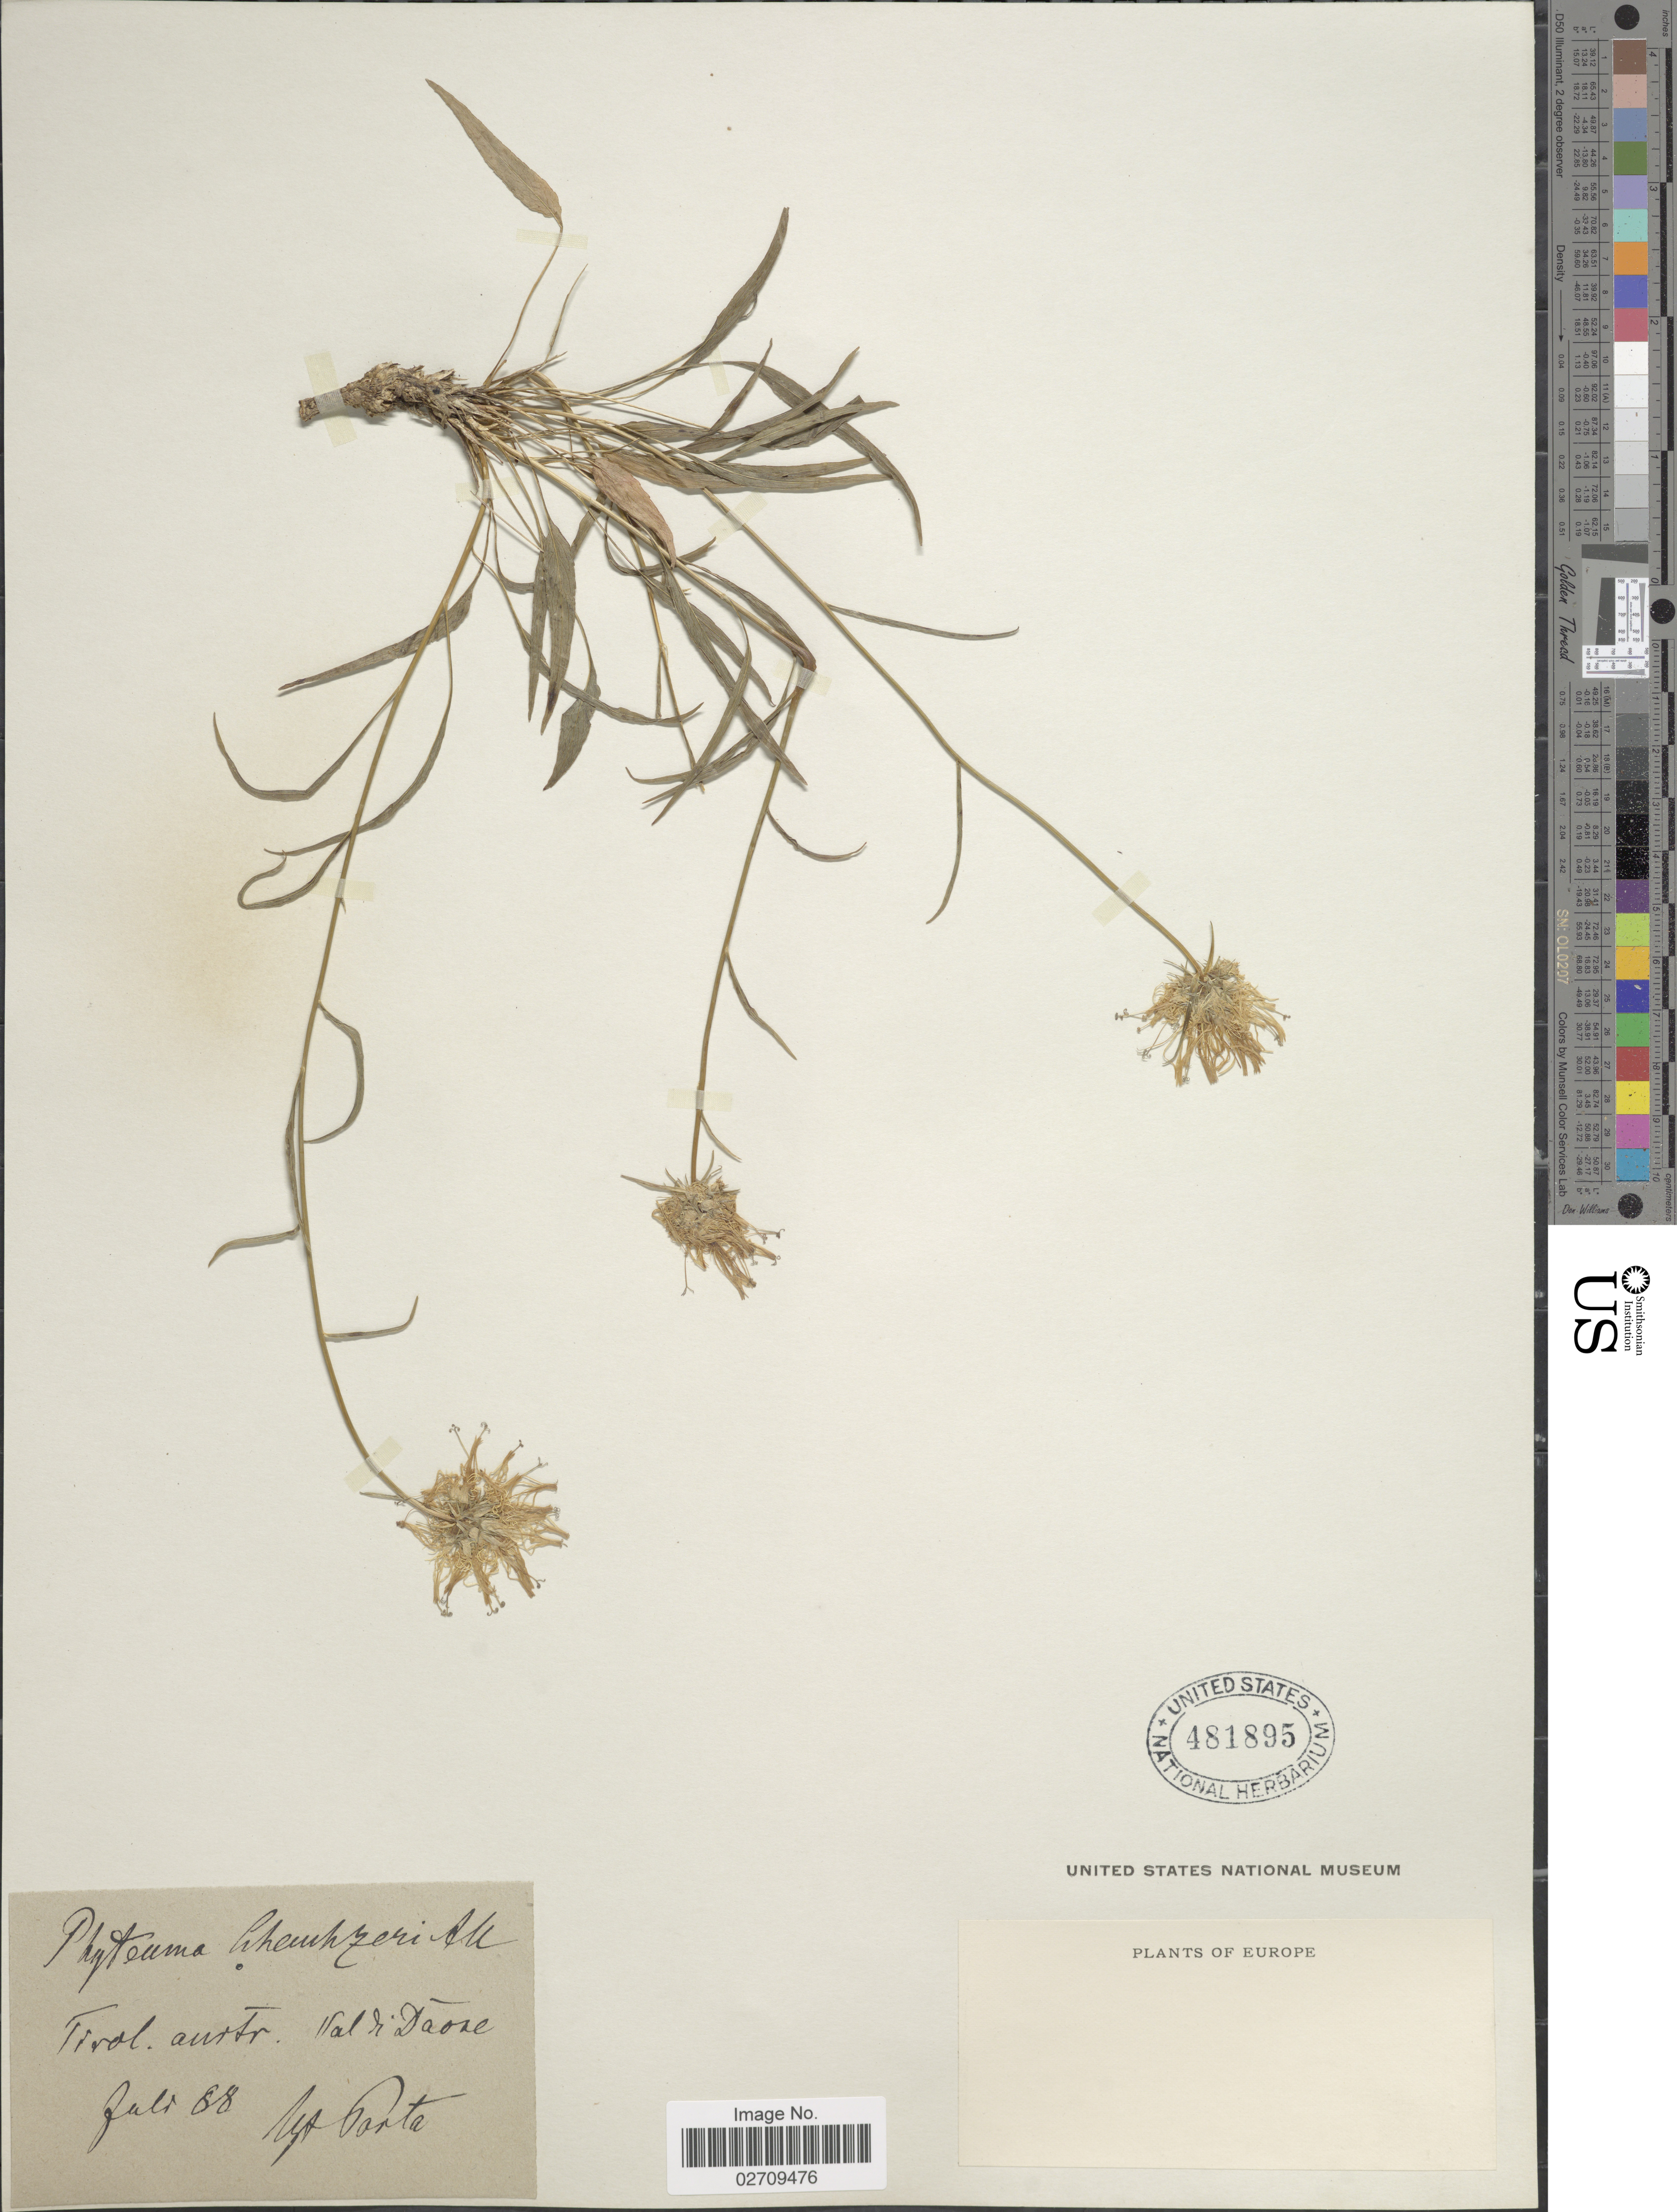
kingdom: Plantae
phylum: Tracheophyta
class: Magnoliopsida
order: Asterales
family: Campanulaceae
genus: Phyteuma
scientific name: Phyteuma sp.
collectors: -- Porta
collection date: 1888-07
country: Italy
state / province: Trentino-Alto Adige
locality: Val di Daone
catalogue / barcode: US 481895